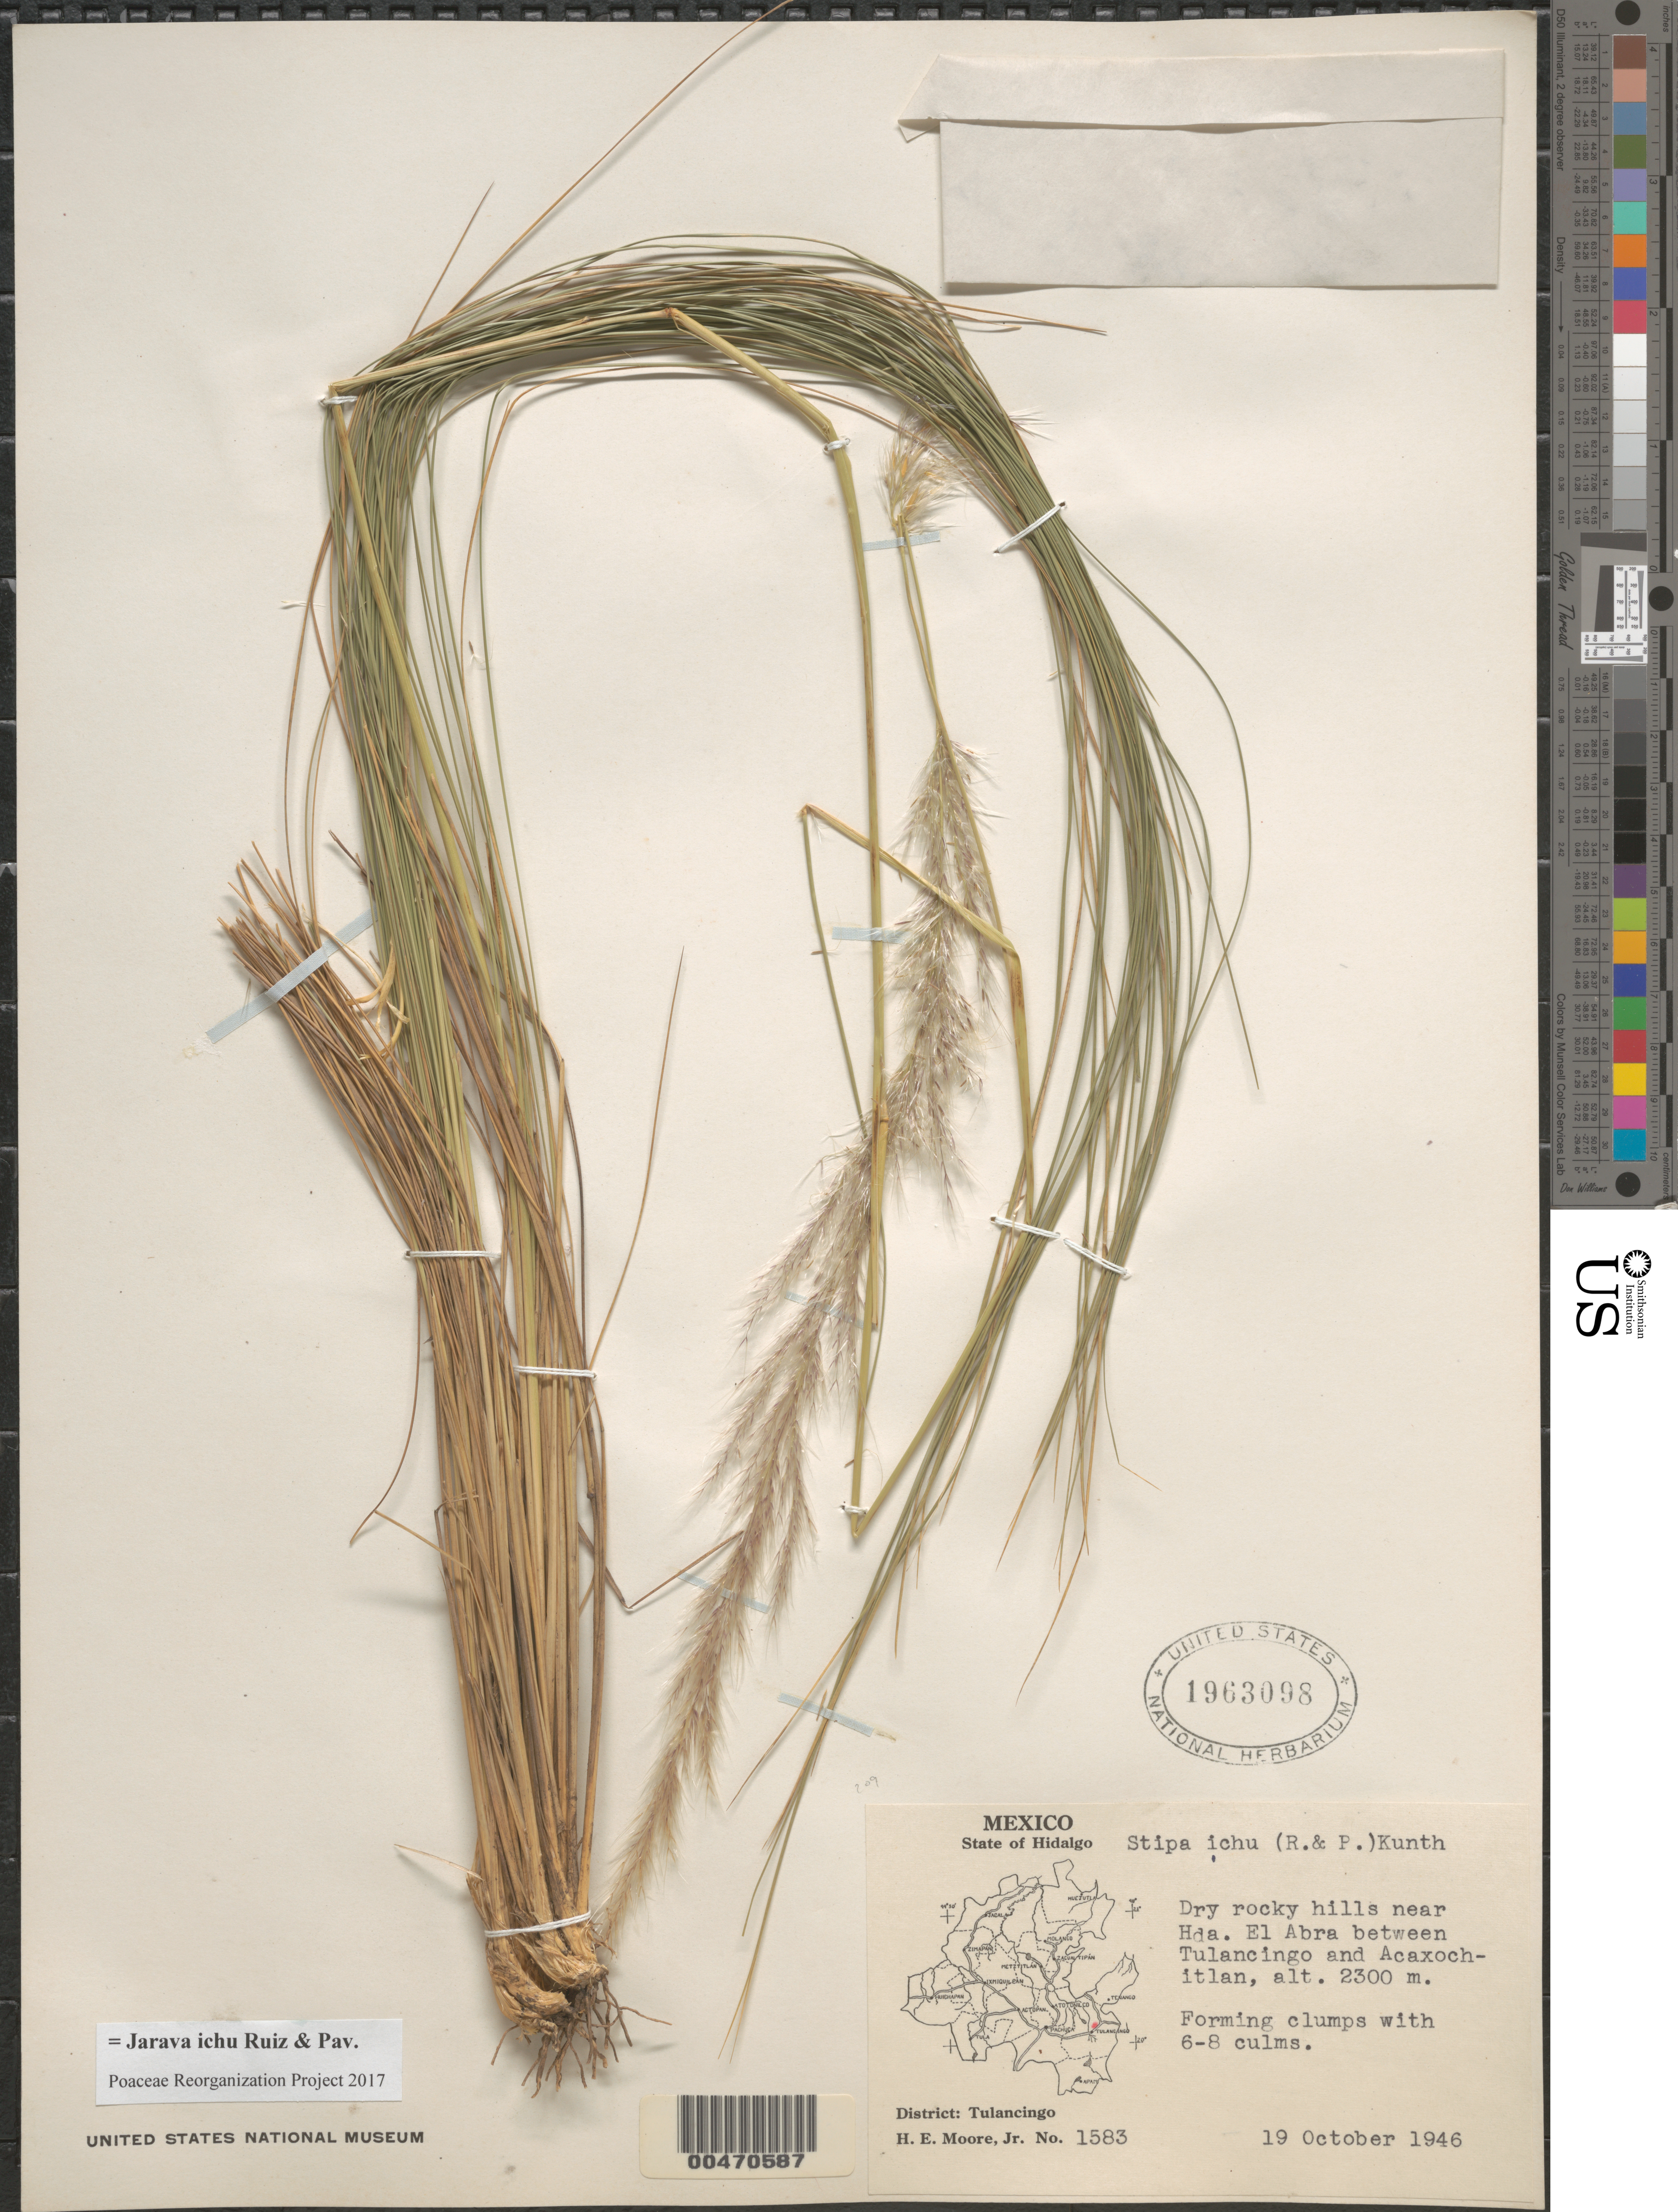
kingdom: Plantae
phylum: Tracheophyta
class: Liliopsida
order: Poales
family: Poaceae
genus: Jarava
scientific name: Jarava ichu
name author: Ruiz & Pav.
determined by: Poaceae Reorganization Project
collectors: H. E. Moore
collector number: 1583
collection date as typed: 19 Oct 1946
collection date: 1946-10-19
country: Mexico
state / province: Hidalgo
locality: Dist of Tulancingo, near Hda. El Abra between Tulancingo & Acaxochitlan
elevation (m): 2300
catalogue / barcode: US 1963098